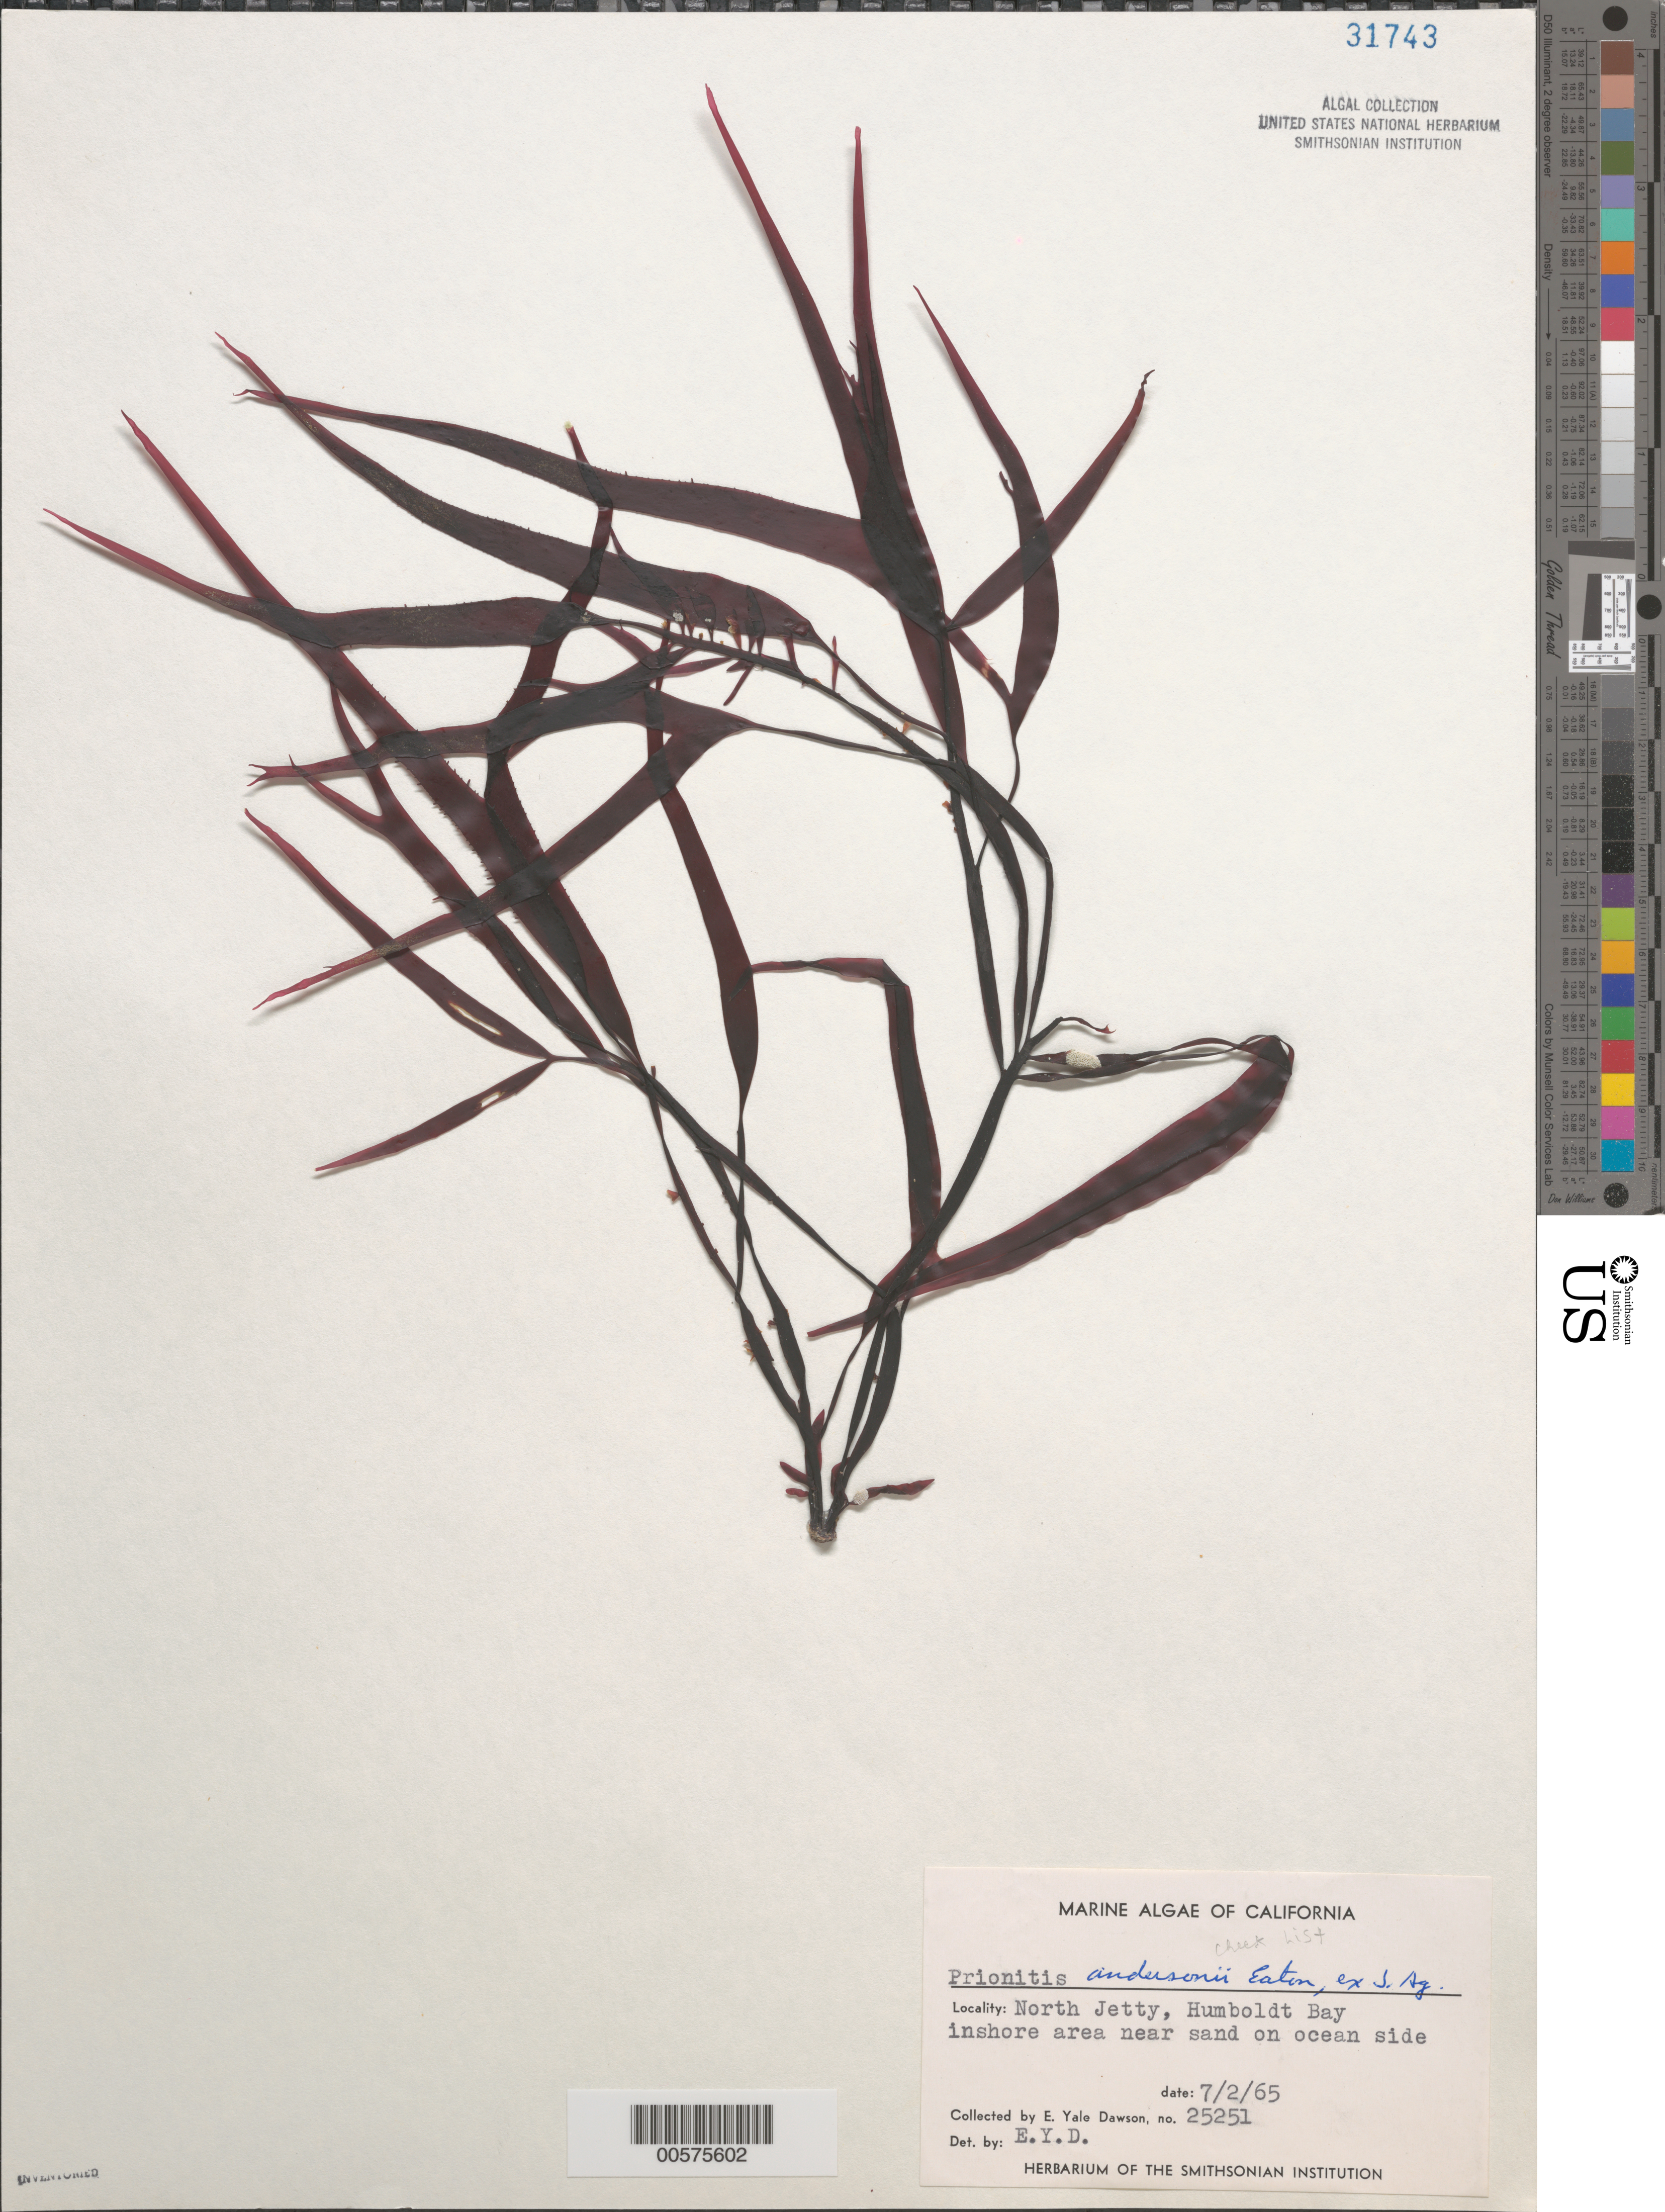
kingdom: Plantae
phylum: Rhodophyta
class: Florideophyceae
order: Cryptonemiales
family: Cryptonemiaceae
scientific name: Prionitis sternbergii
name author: (C. Agardh) J. Agardh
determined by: Algae name updating Project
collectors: E. Y. Dawson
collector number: EYD 25251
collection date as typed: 02 Jul 1965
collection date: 1965-07-02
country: United States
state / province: California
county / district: Humboldt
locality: Humboldt Bay, North Jetty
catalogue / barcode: US 31743